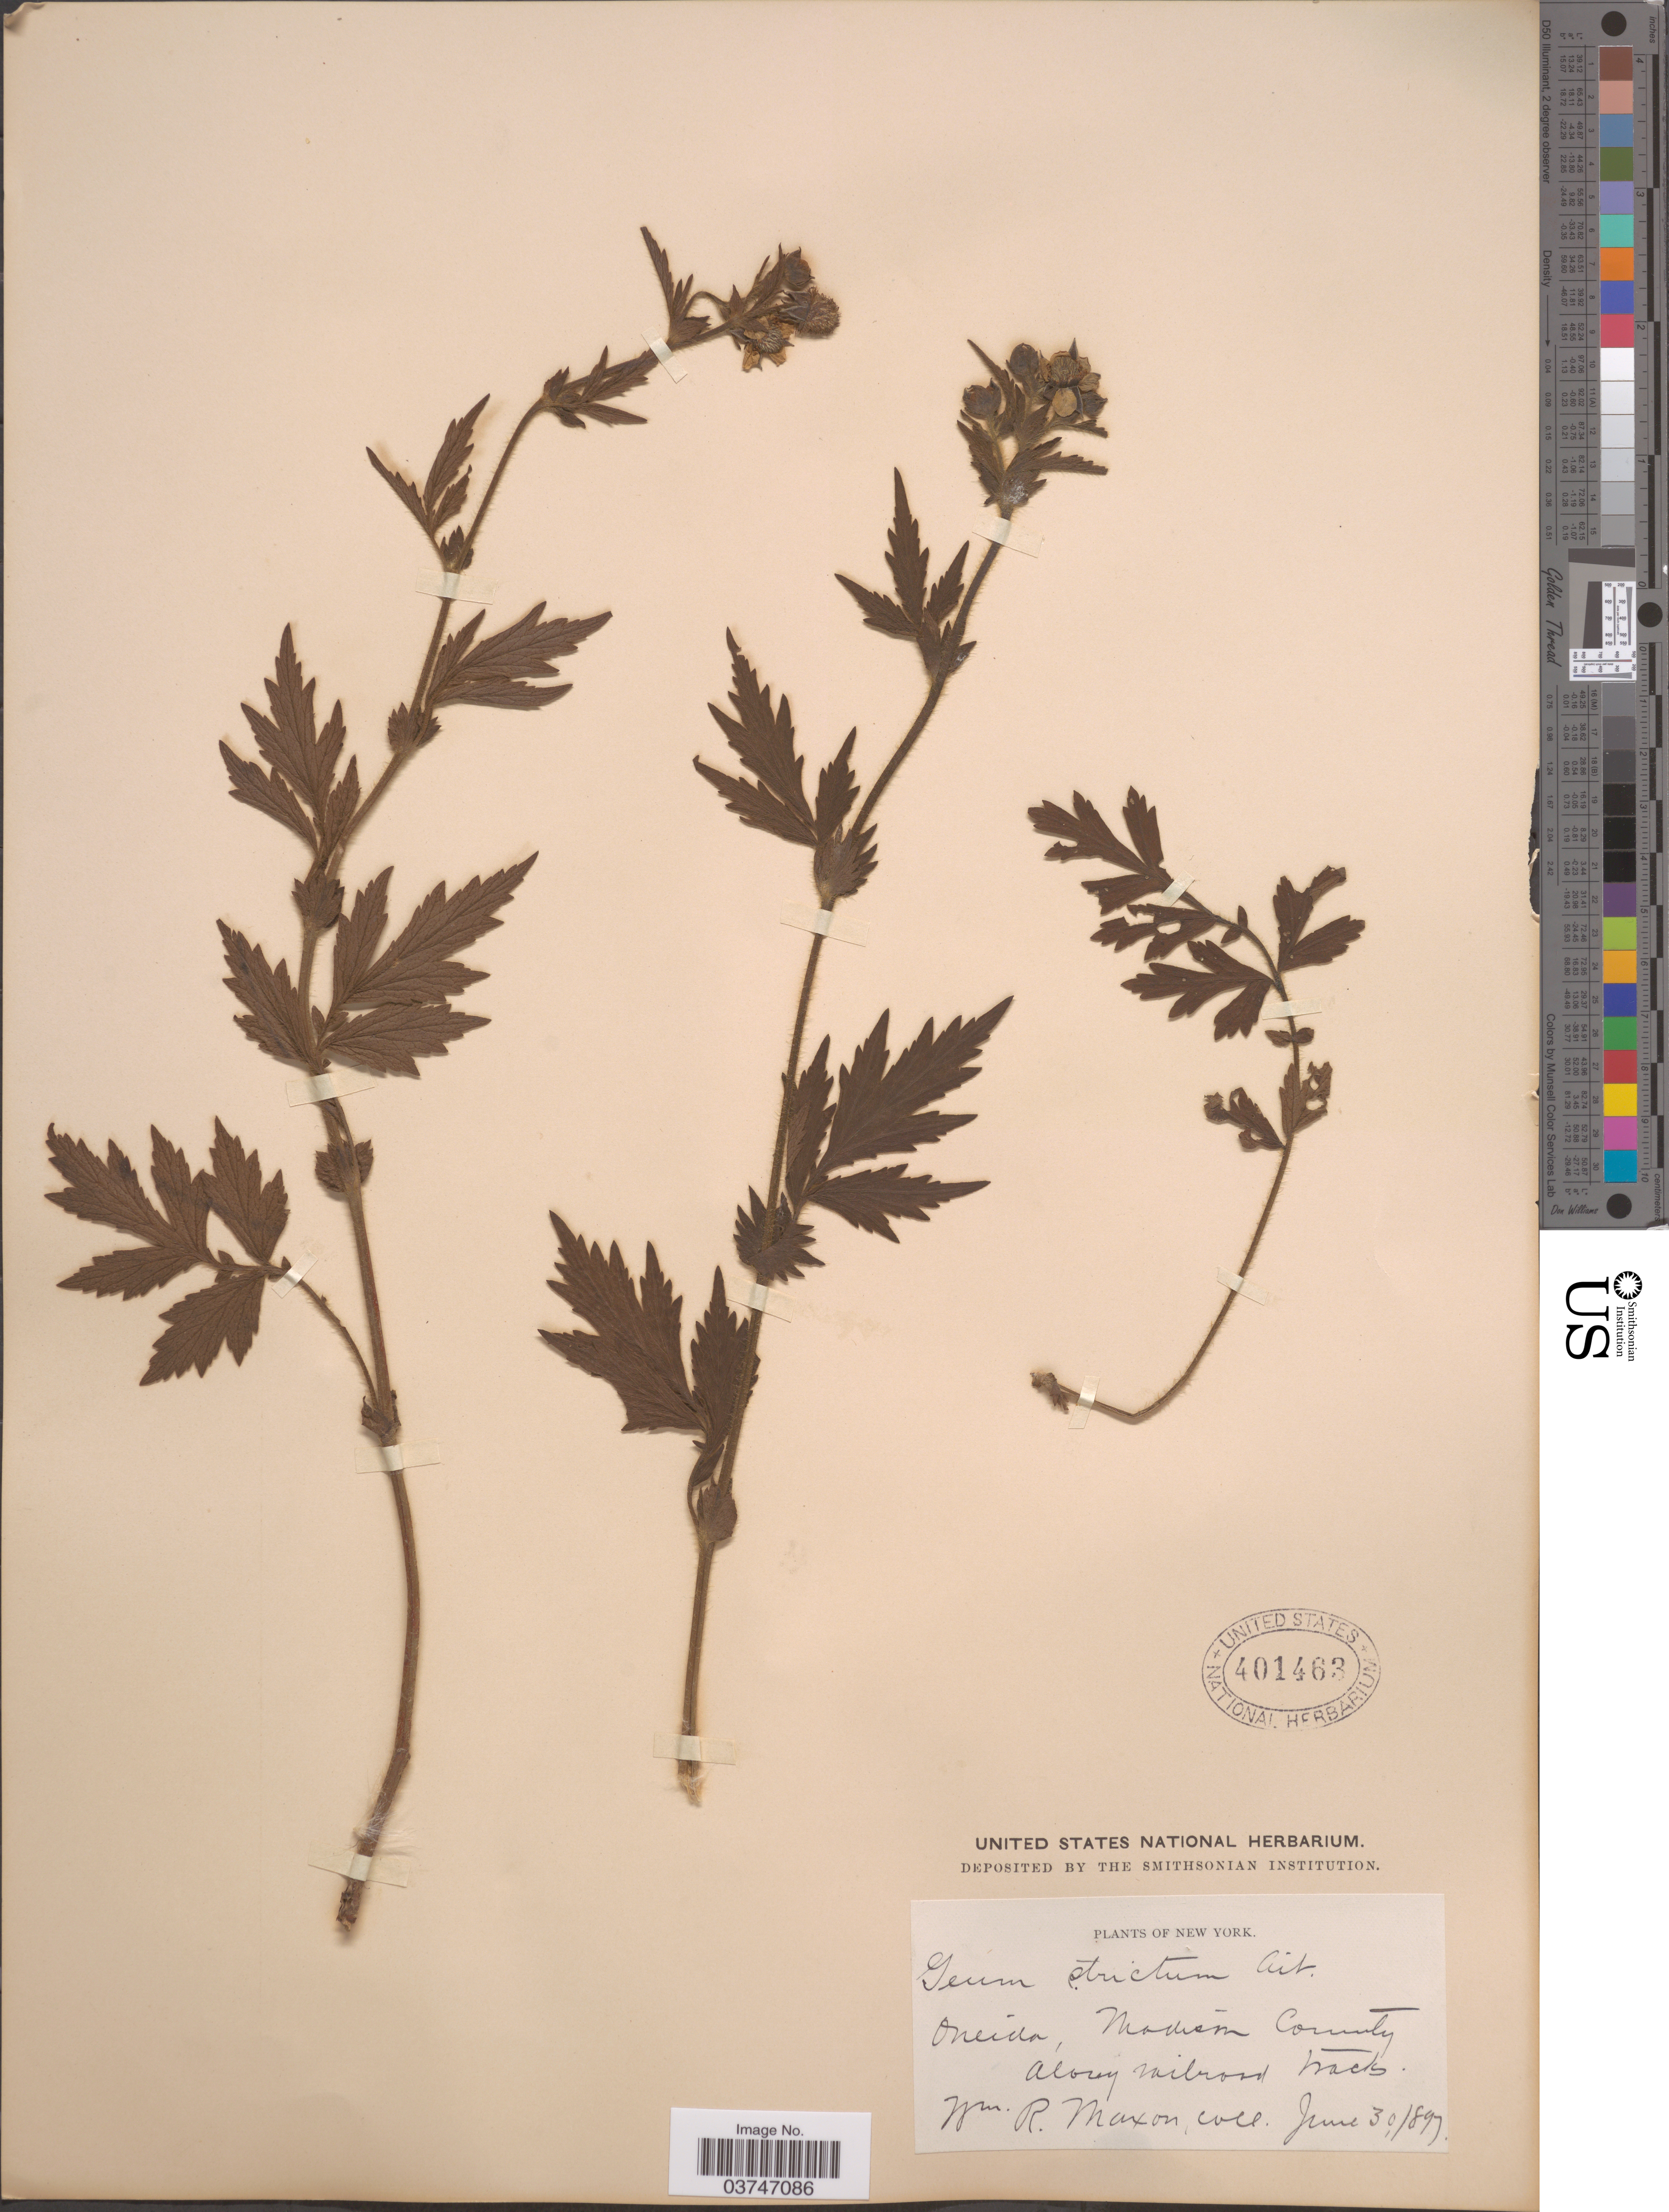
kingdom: Plantae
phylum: Tracheophyta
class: Magnoliopsida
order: Rosales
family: Rosaceae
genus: Geum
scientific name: Geum aleppicum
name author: Jacq.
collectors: W. R. Maxon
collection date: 1897-06-30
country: United States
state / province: New York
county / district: Oneida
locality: Oneida, Madison County along railroad tracks.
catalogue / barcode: US 401463